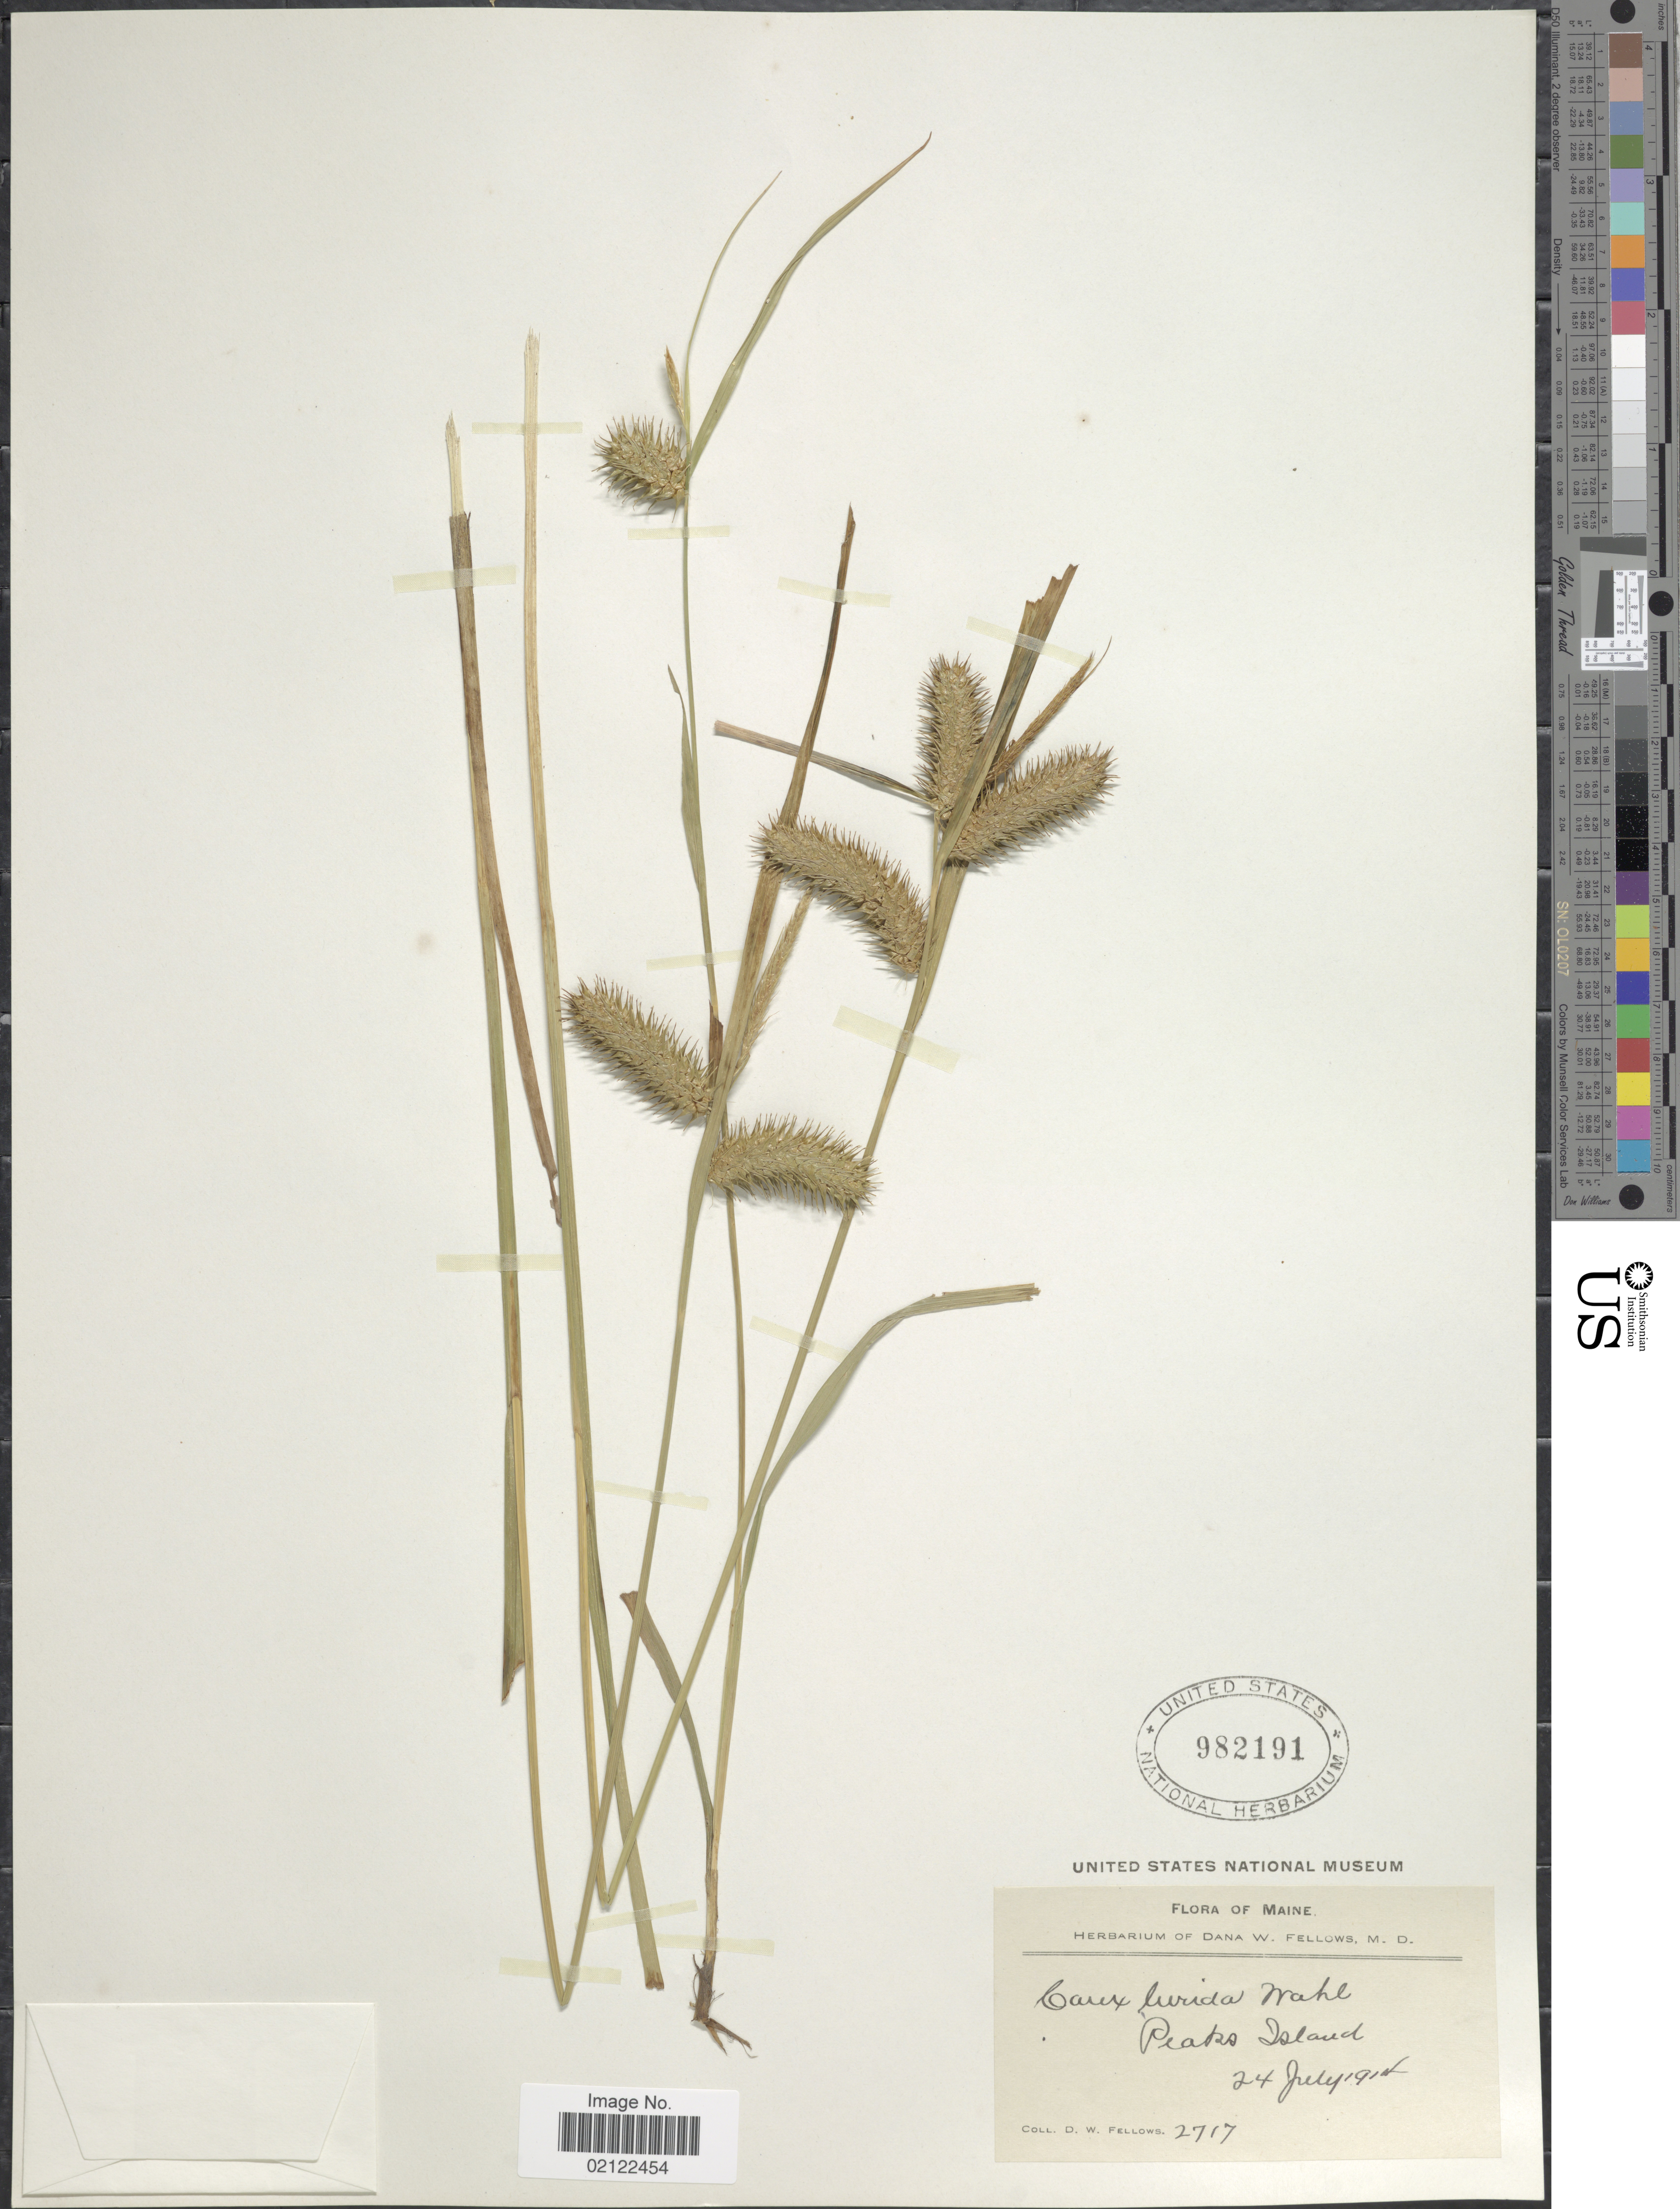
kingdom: Plantae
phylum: Tracheophyta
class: Liliopsida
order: Poales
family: Cyperaceae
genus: Carex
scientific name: Carex lurida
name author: Wahlenb.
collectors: D. W. Fellows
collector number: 2717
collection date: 1914-07-24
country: United States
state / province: Maine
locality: Peaks Island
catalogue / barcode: US 982191